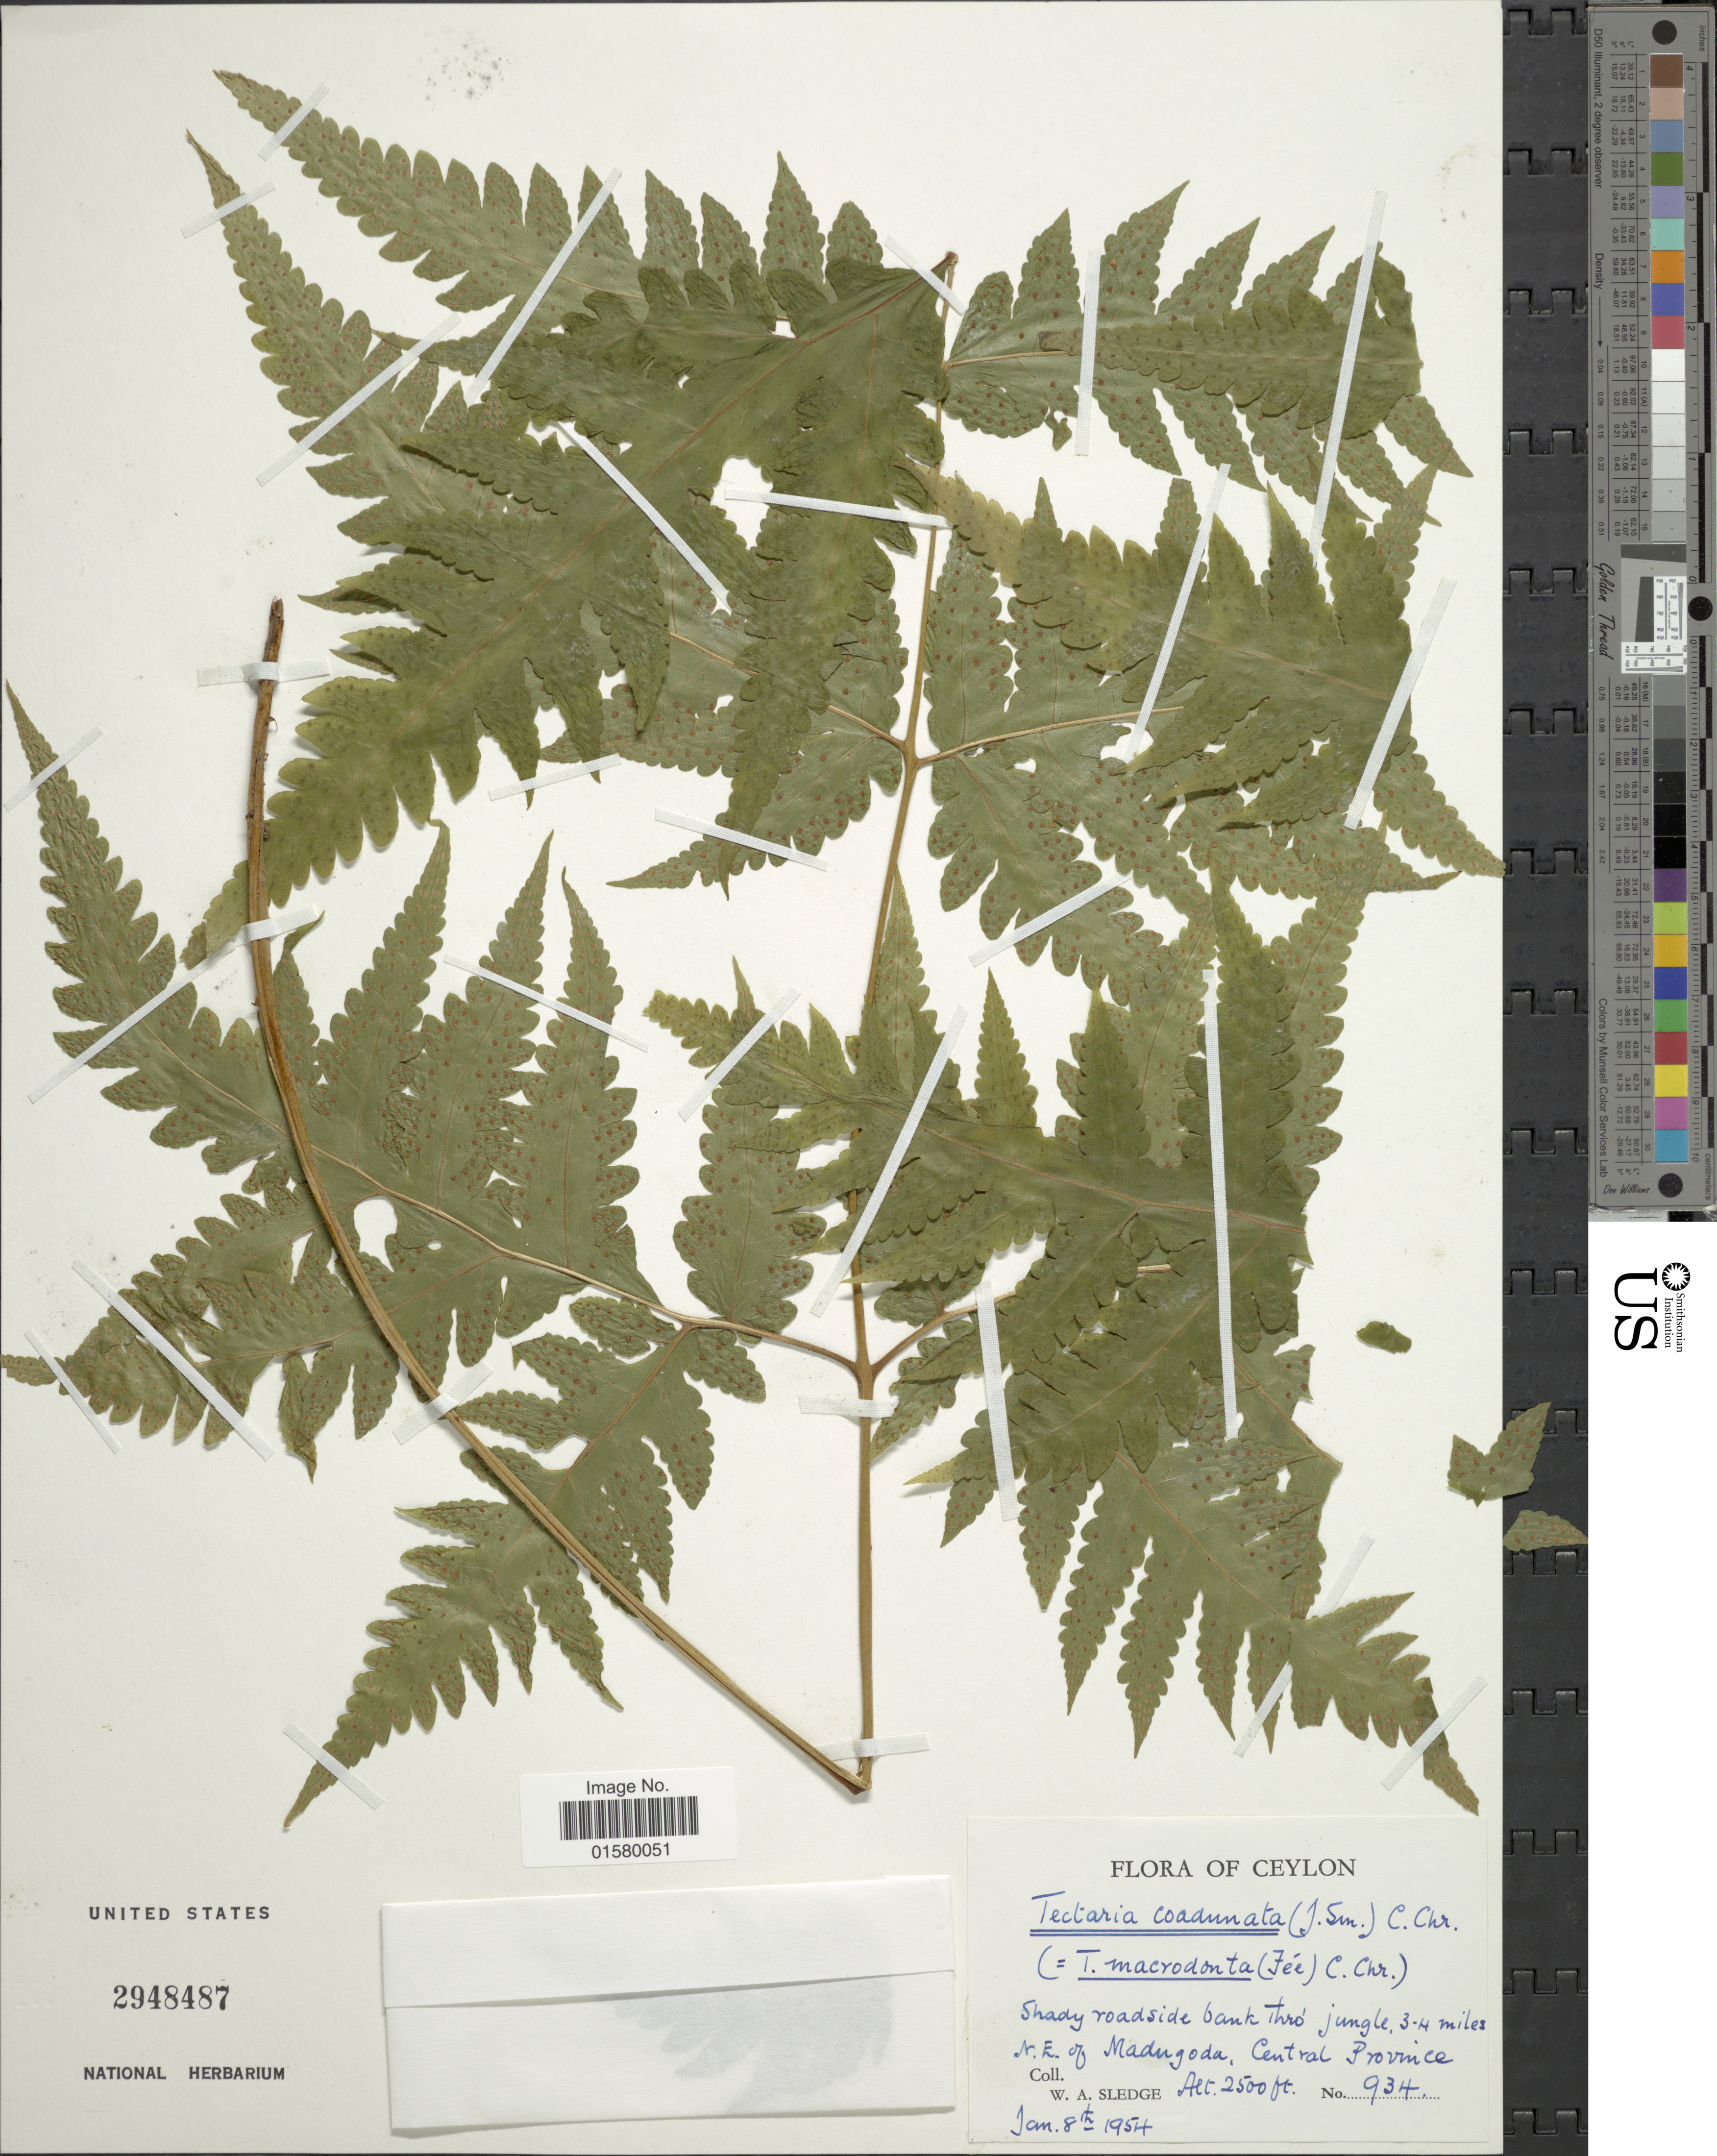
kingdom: Plantae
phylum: Tracheophyta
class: Polypodiopsida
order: Polypodiales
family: Tectariaceae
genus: Tectaria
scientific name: Tectaria coadunata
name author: (J. Sm.) C. Chr.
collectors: W. A. Sledge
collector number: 934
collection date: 1954-01-08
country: Sri Lanka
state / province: Central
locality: Ceylon, , 3-4 miles N. E. of Madugoda, Central Province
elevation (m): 762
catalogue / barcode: US 2948487